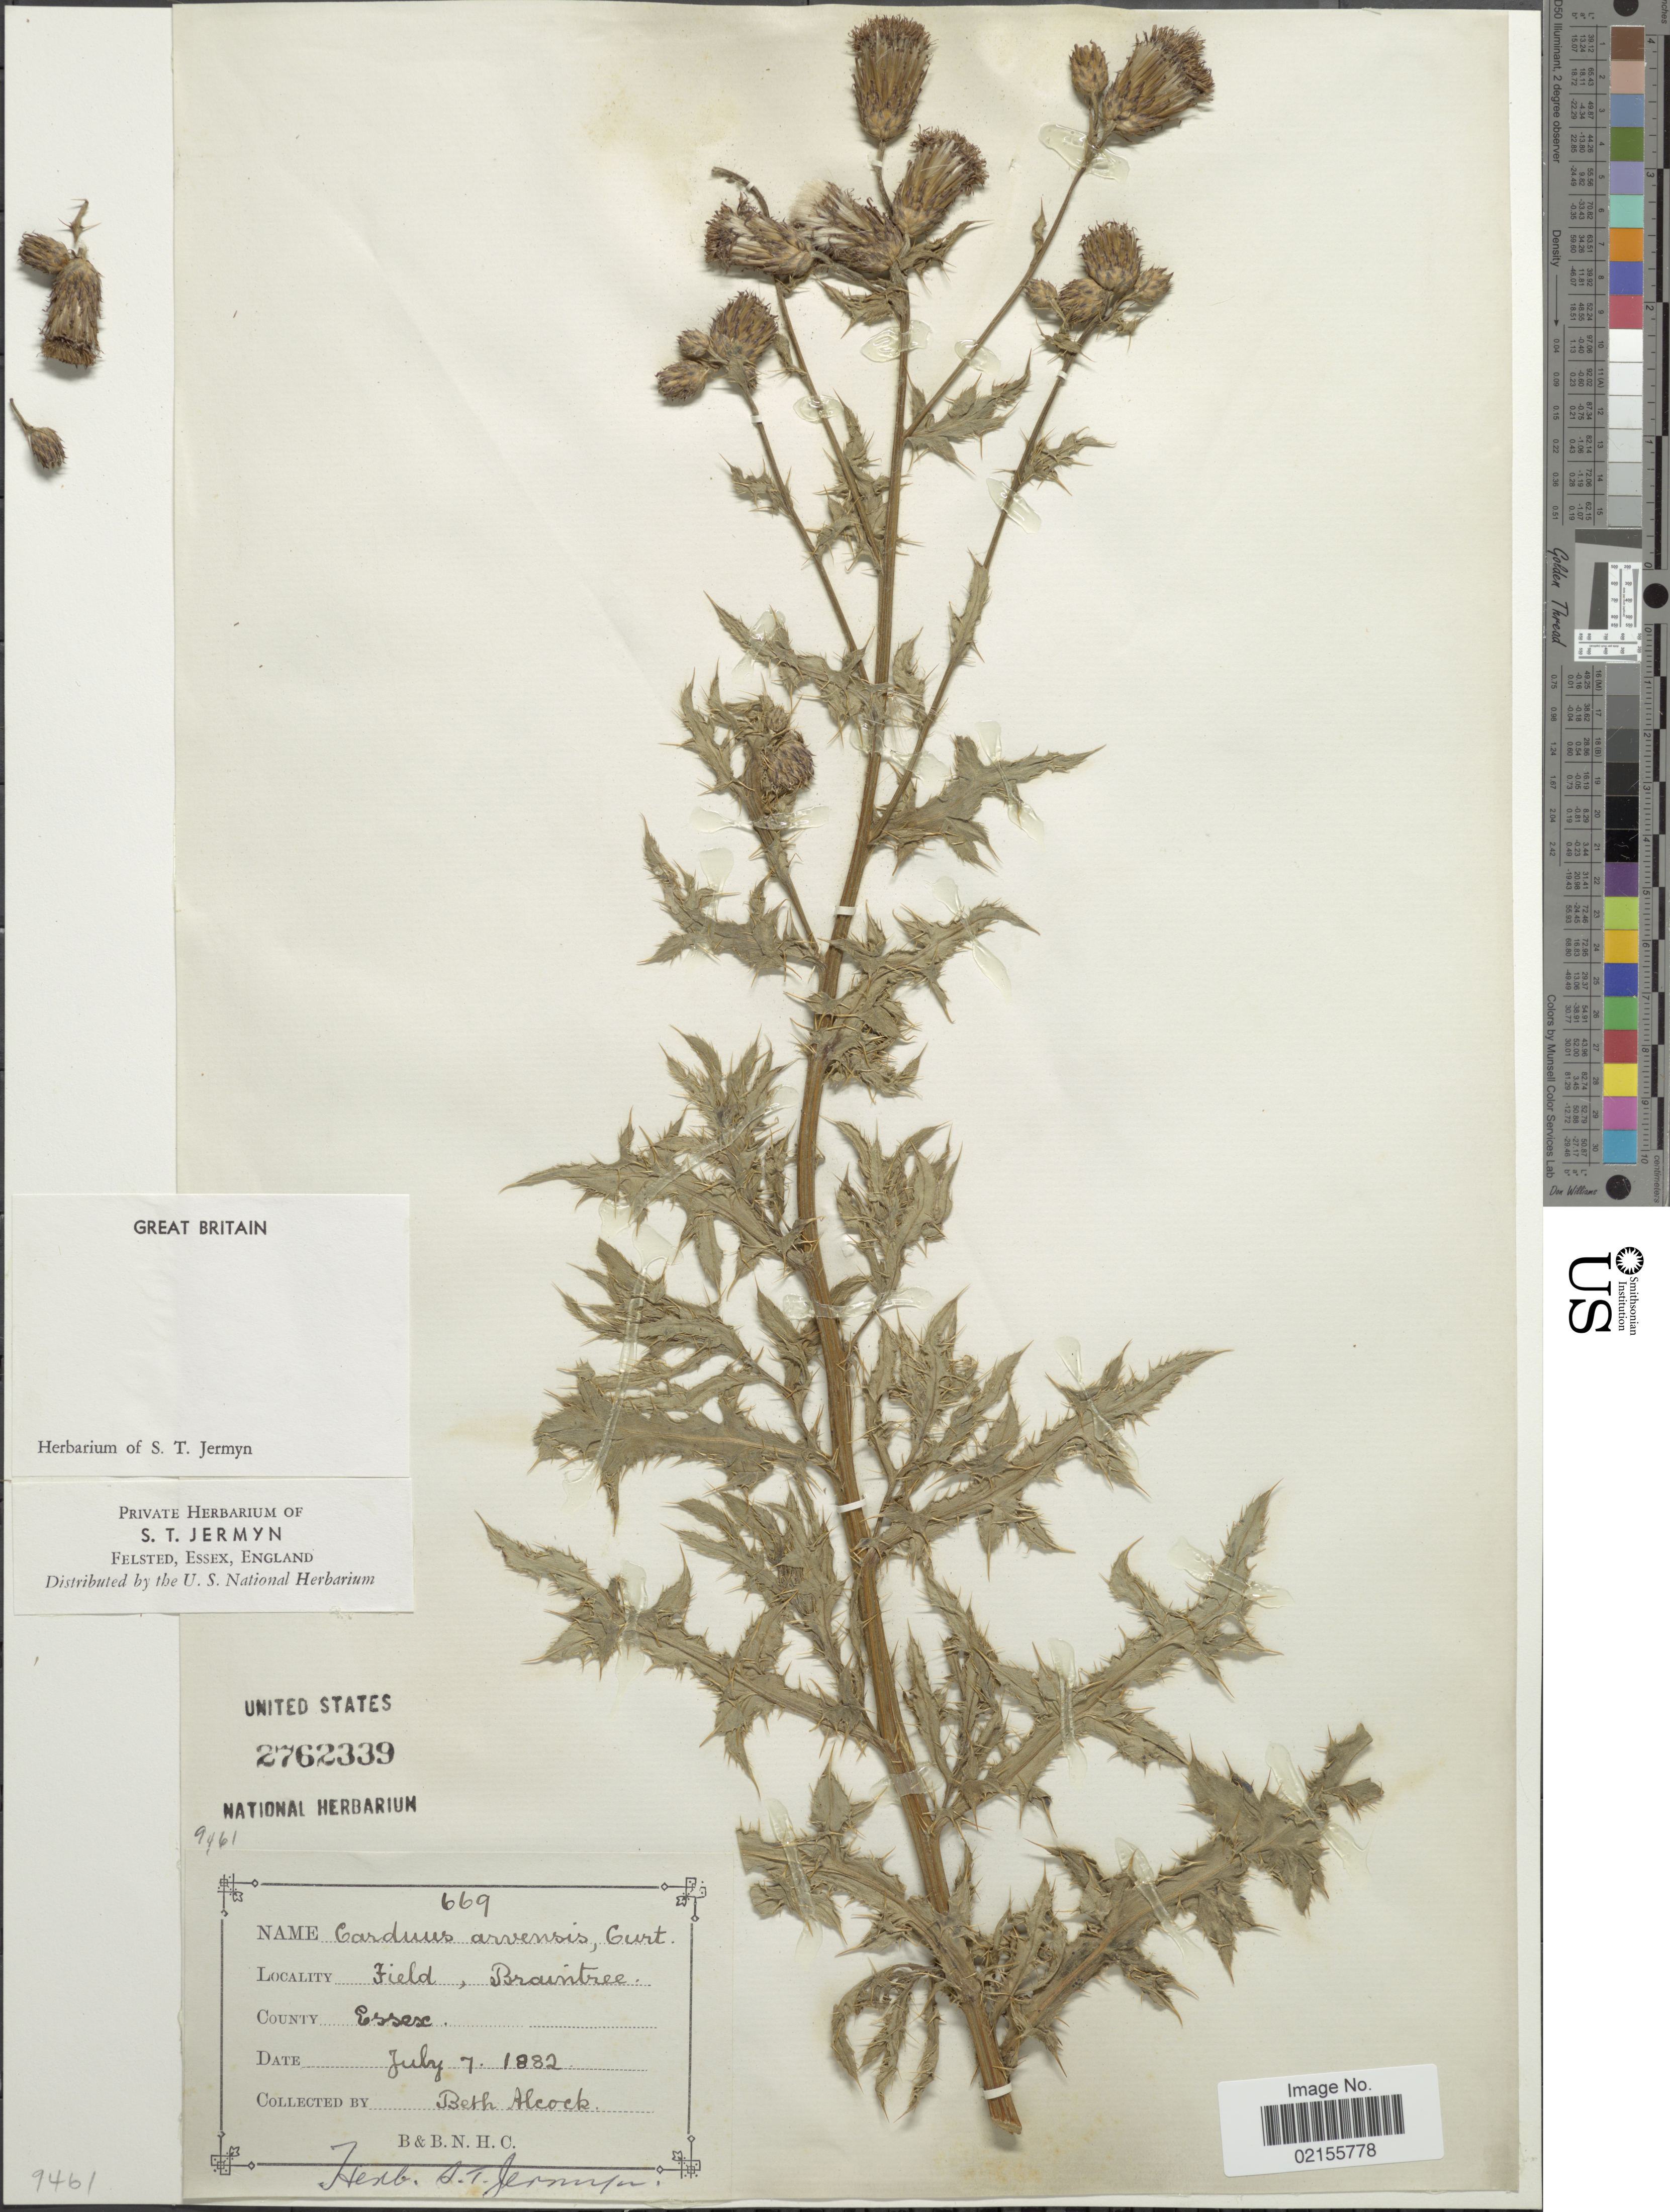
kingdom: Plantae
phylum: Tracheophyta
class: Magnoliopsida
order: Asterales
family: Asteraceae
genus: Cirsium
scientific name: Cirsium arvense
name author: (L.) Scop.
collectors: B. Alcock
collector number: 669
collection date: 1882-07-07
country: United Kingdom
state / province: England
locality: Field, Braintree, County Essex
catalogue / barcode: US 2762339